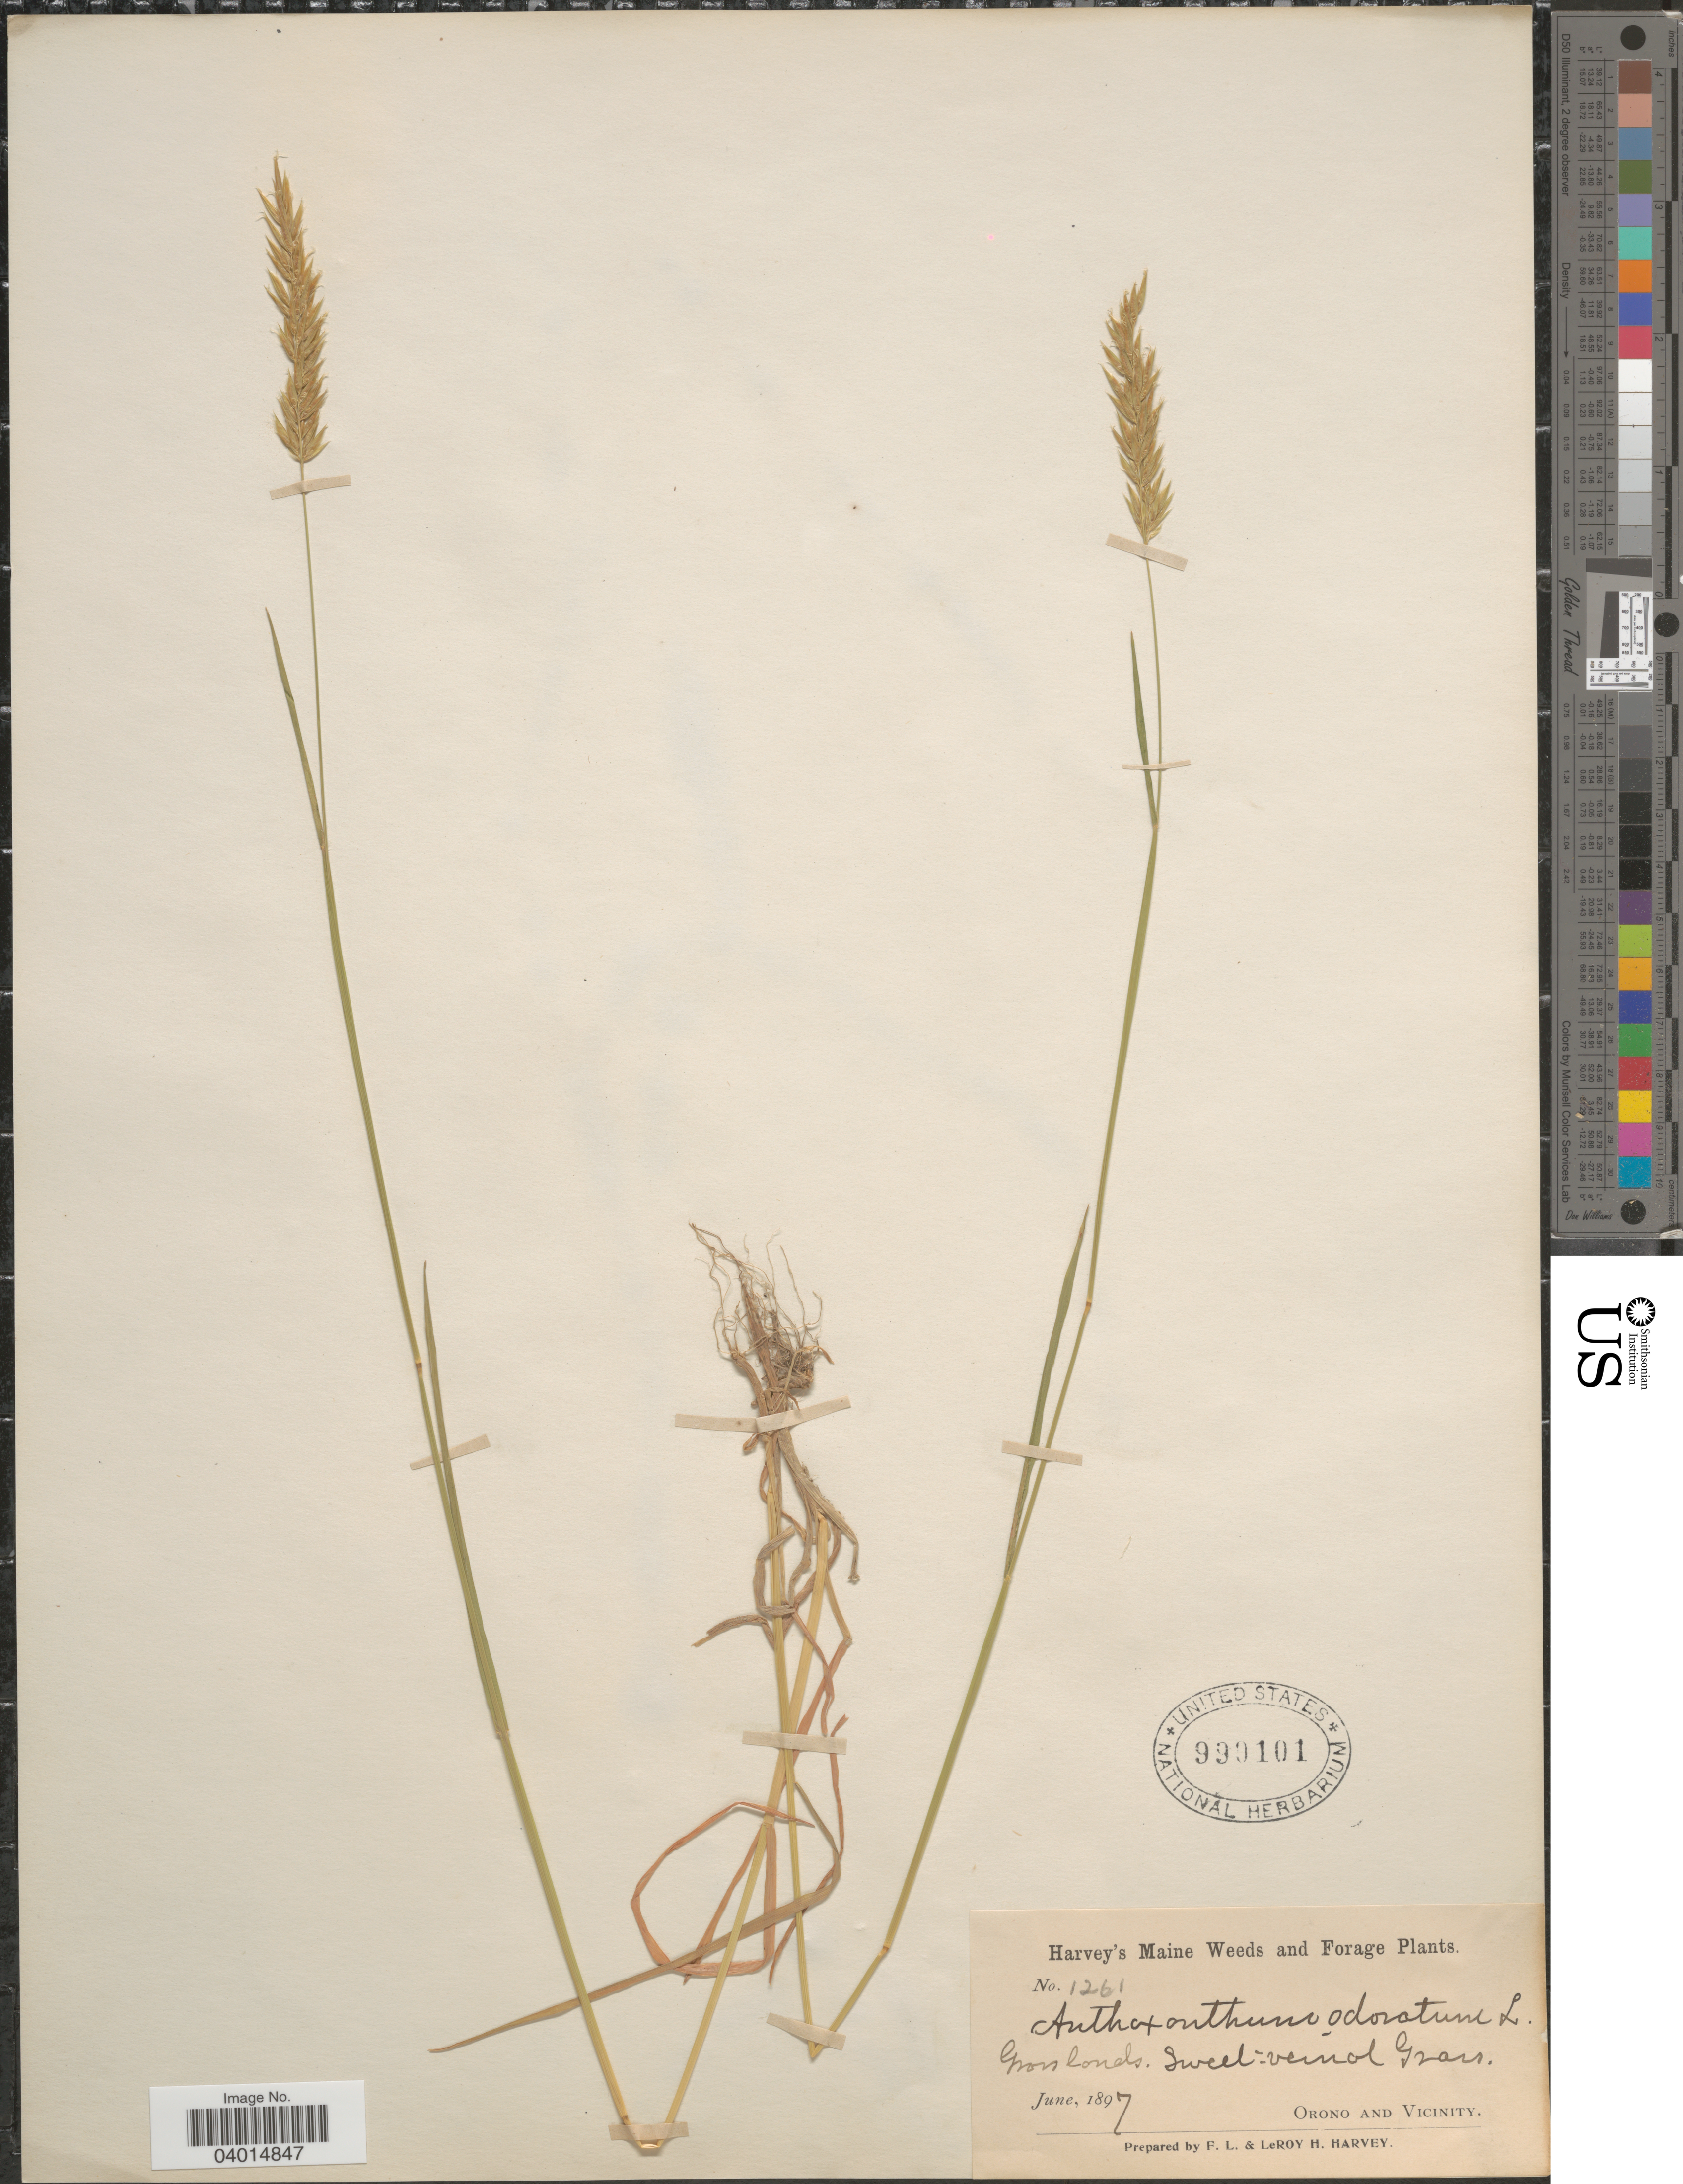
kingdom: Plantae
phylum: Tracheophyta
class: Liliopsida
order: Poales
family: Poaceae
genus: Anthoxanthum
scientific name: Anthoxanthum odoratum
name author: L.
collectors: F. L. Harvey & L. H. Harvey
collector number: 1261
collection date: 1897-06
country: United States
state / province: Maine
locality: Orono and Vicinity.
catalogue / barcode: US 990101